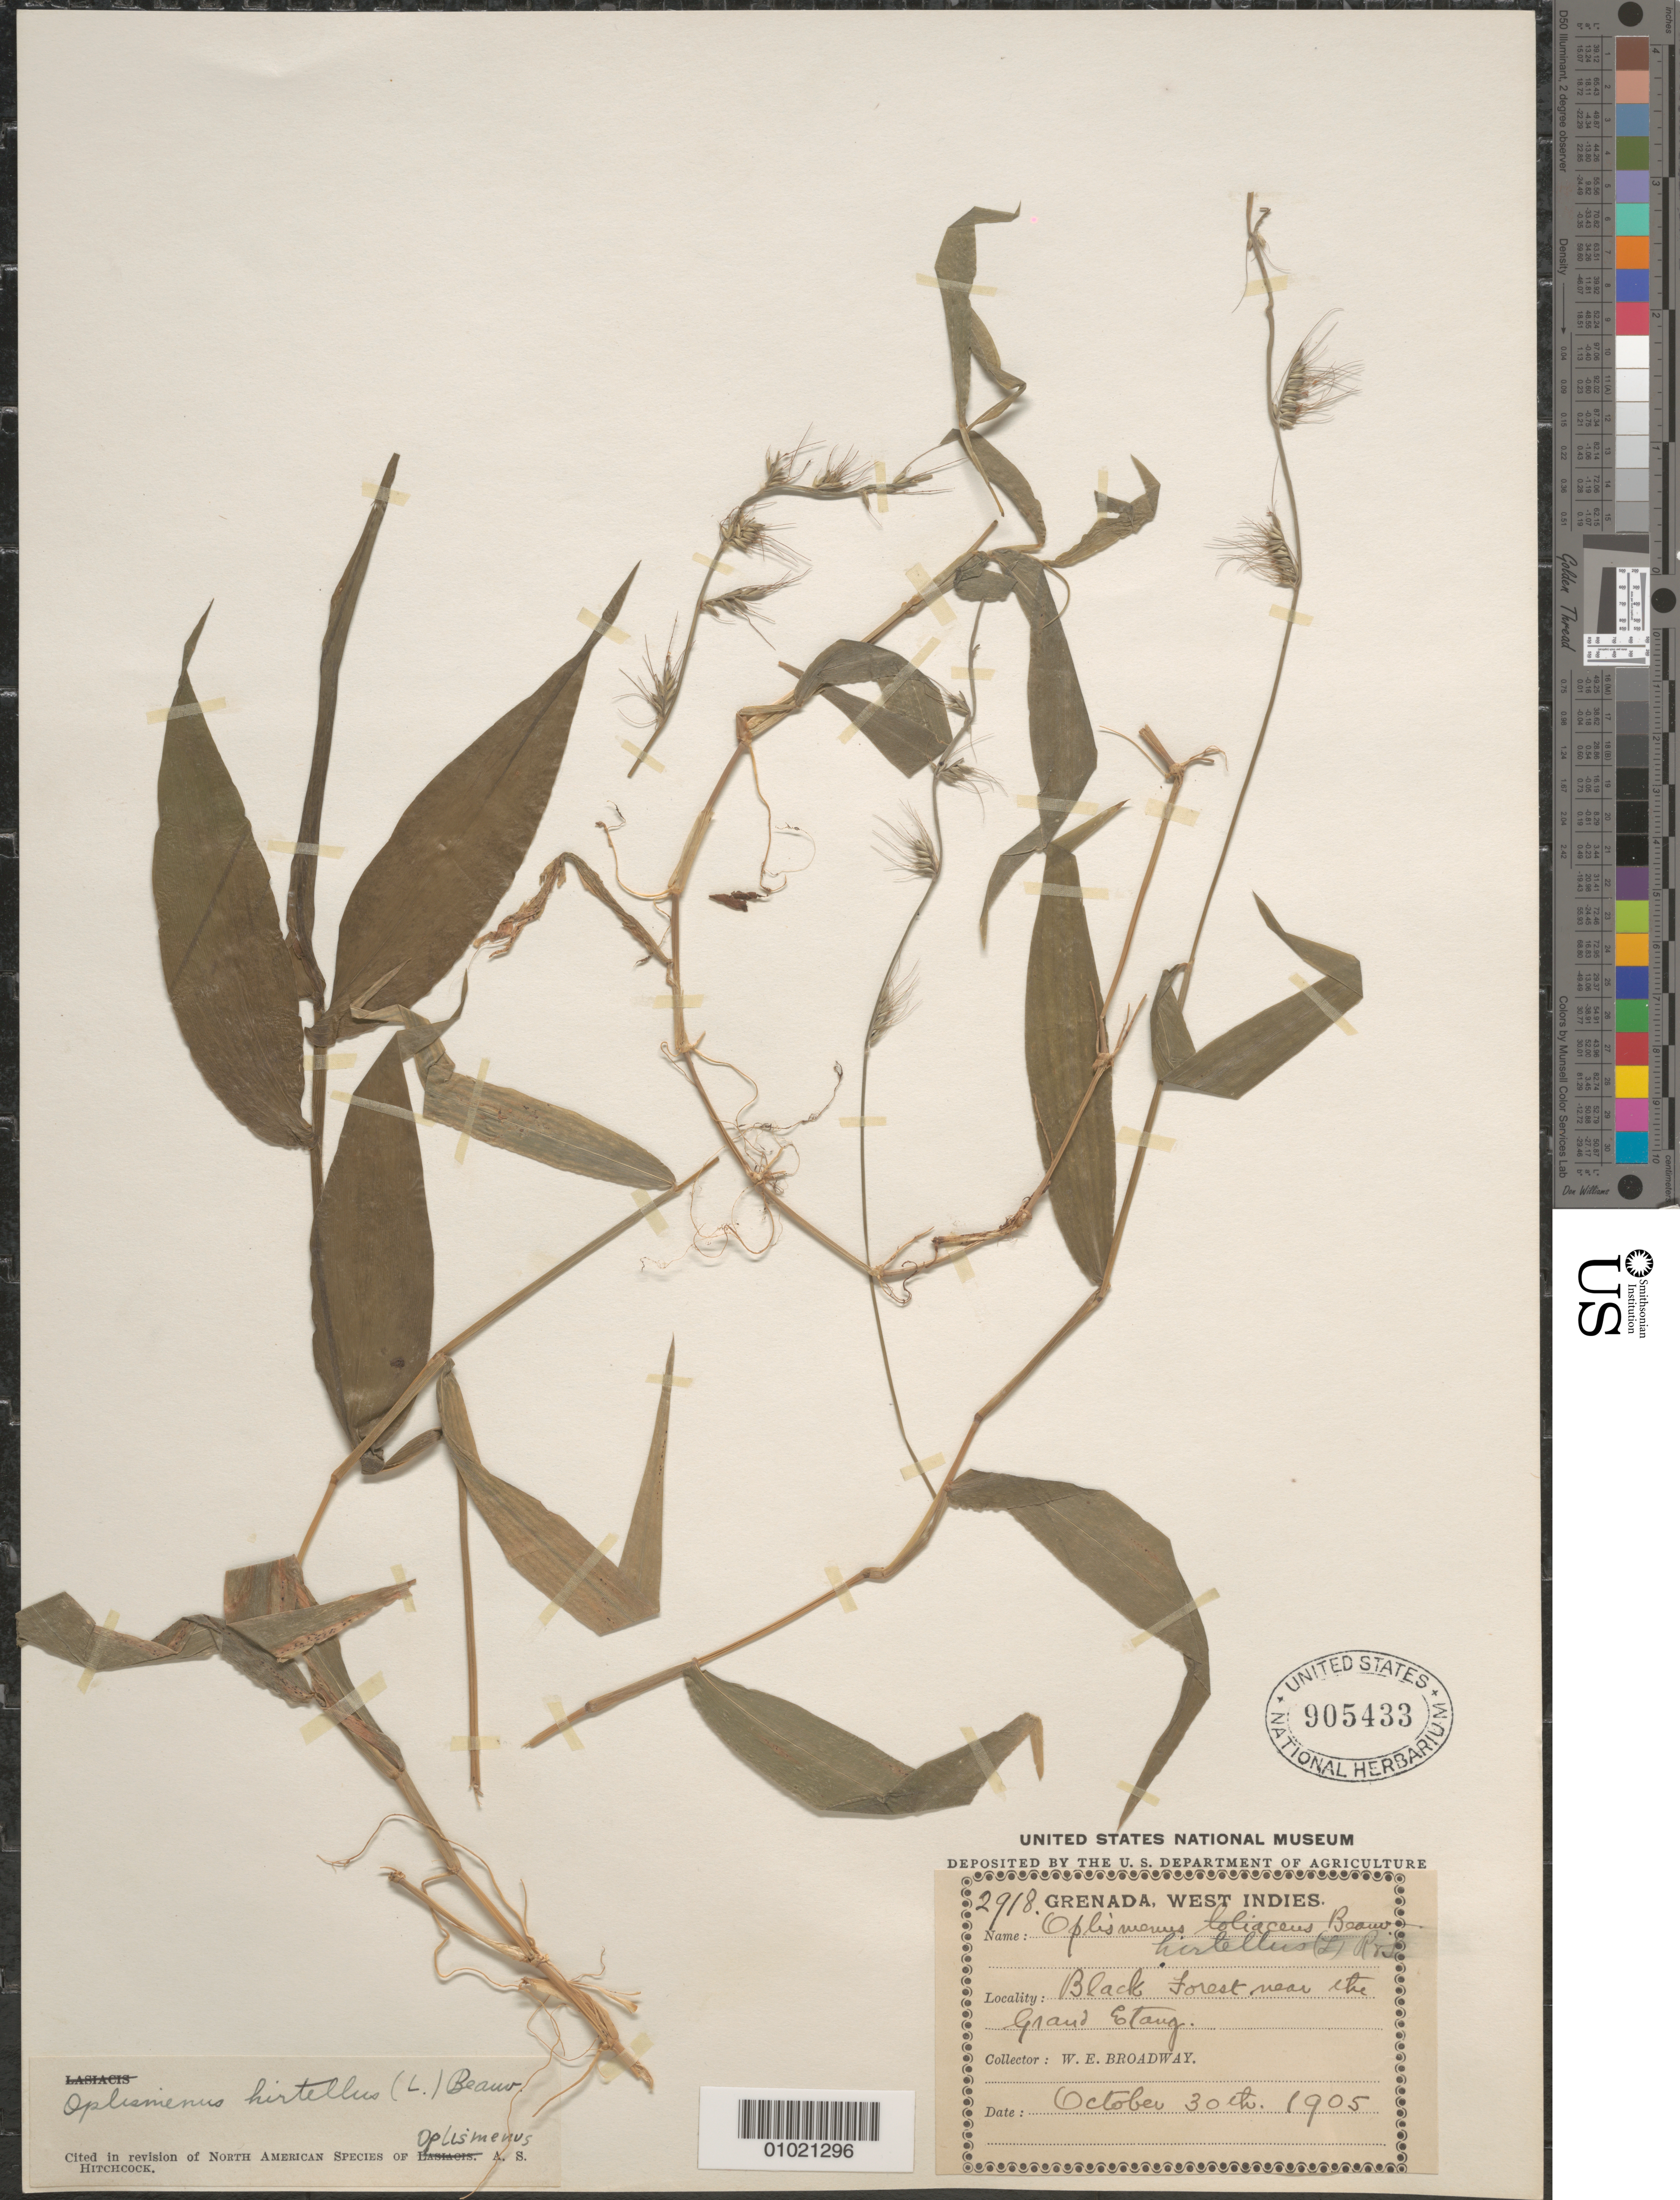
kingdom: Plantae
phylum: Tracheophyta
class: Liliopsida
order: Poales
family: Poaceae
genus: Oplismenus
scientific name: Oplismenus hirtellus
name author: (L.) P. Beauv.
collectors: W. E. Broadway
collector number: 2918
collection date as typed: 30 Oct 1905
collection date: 1905-10-30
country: Grenada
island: Grenada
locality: Black Forest near the Grand Etang.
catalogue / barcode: US 905433